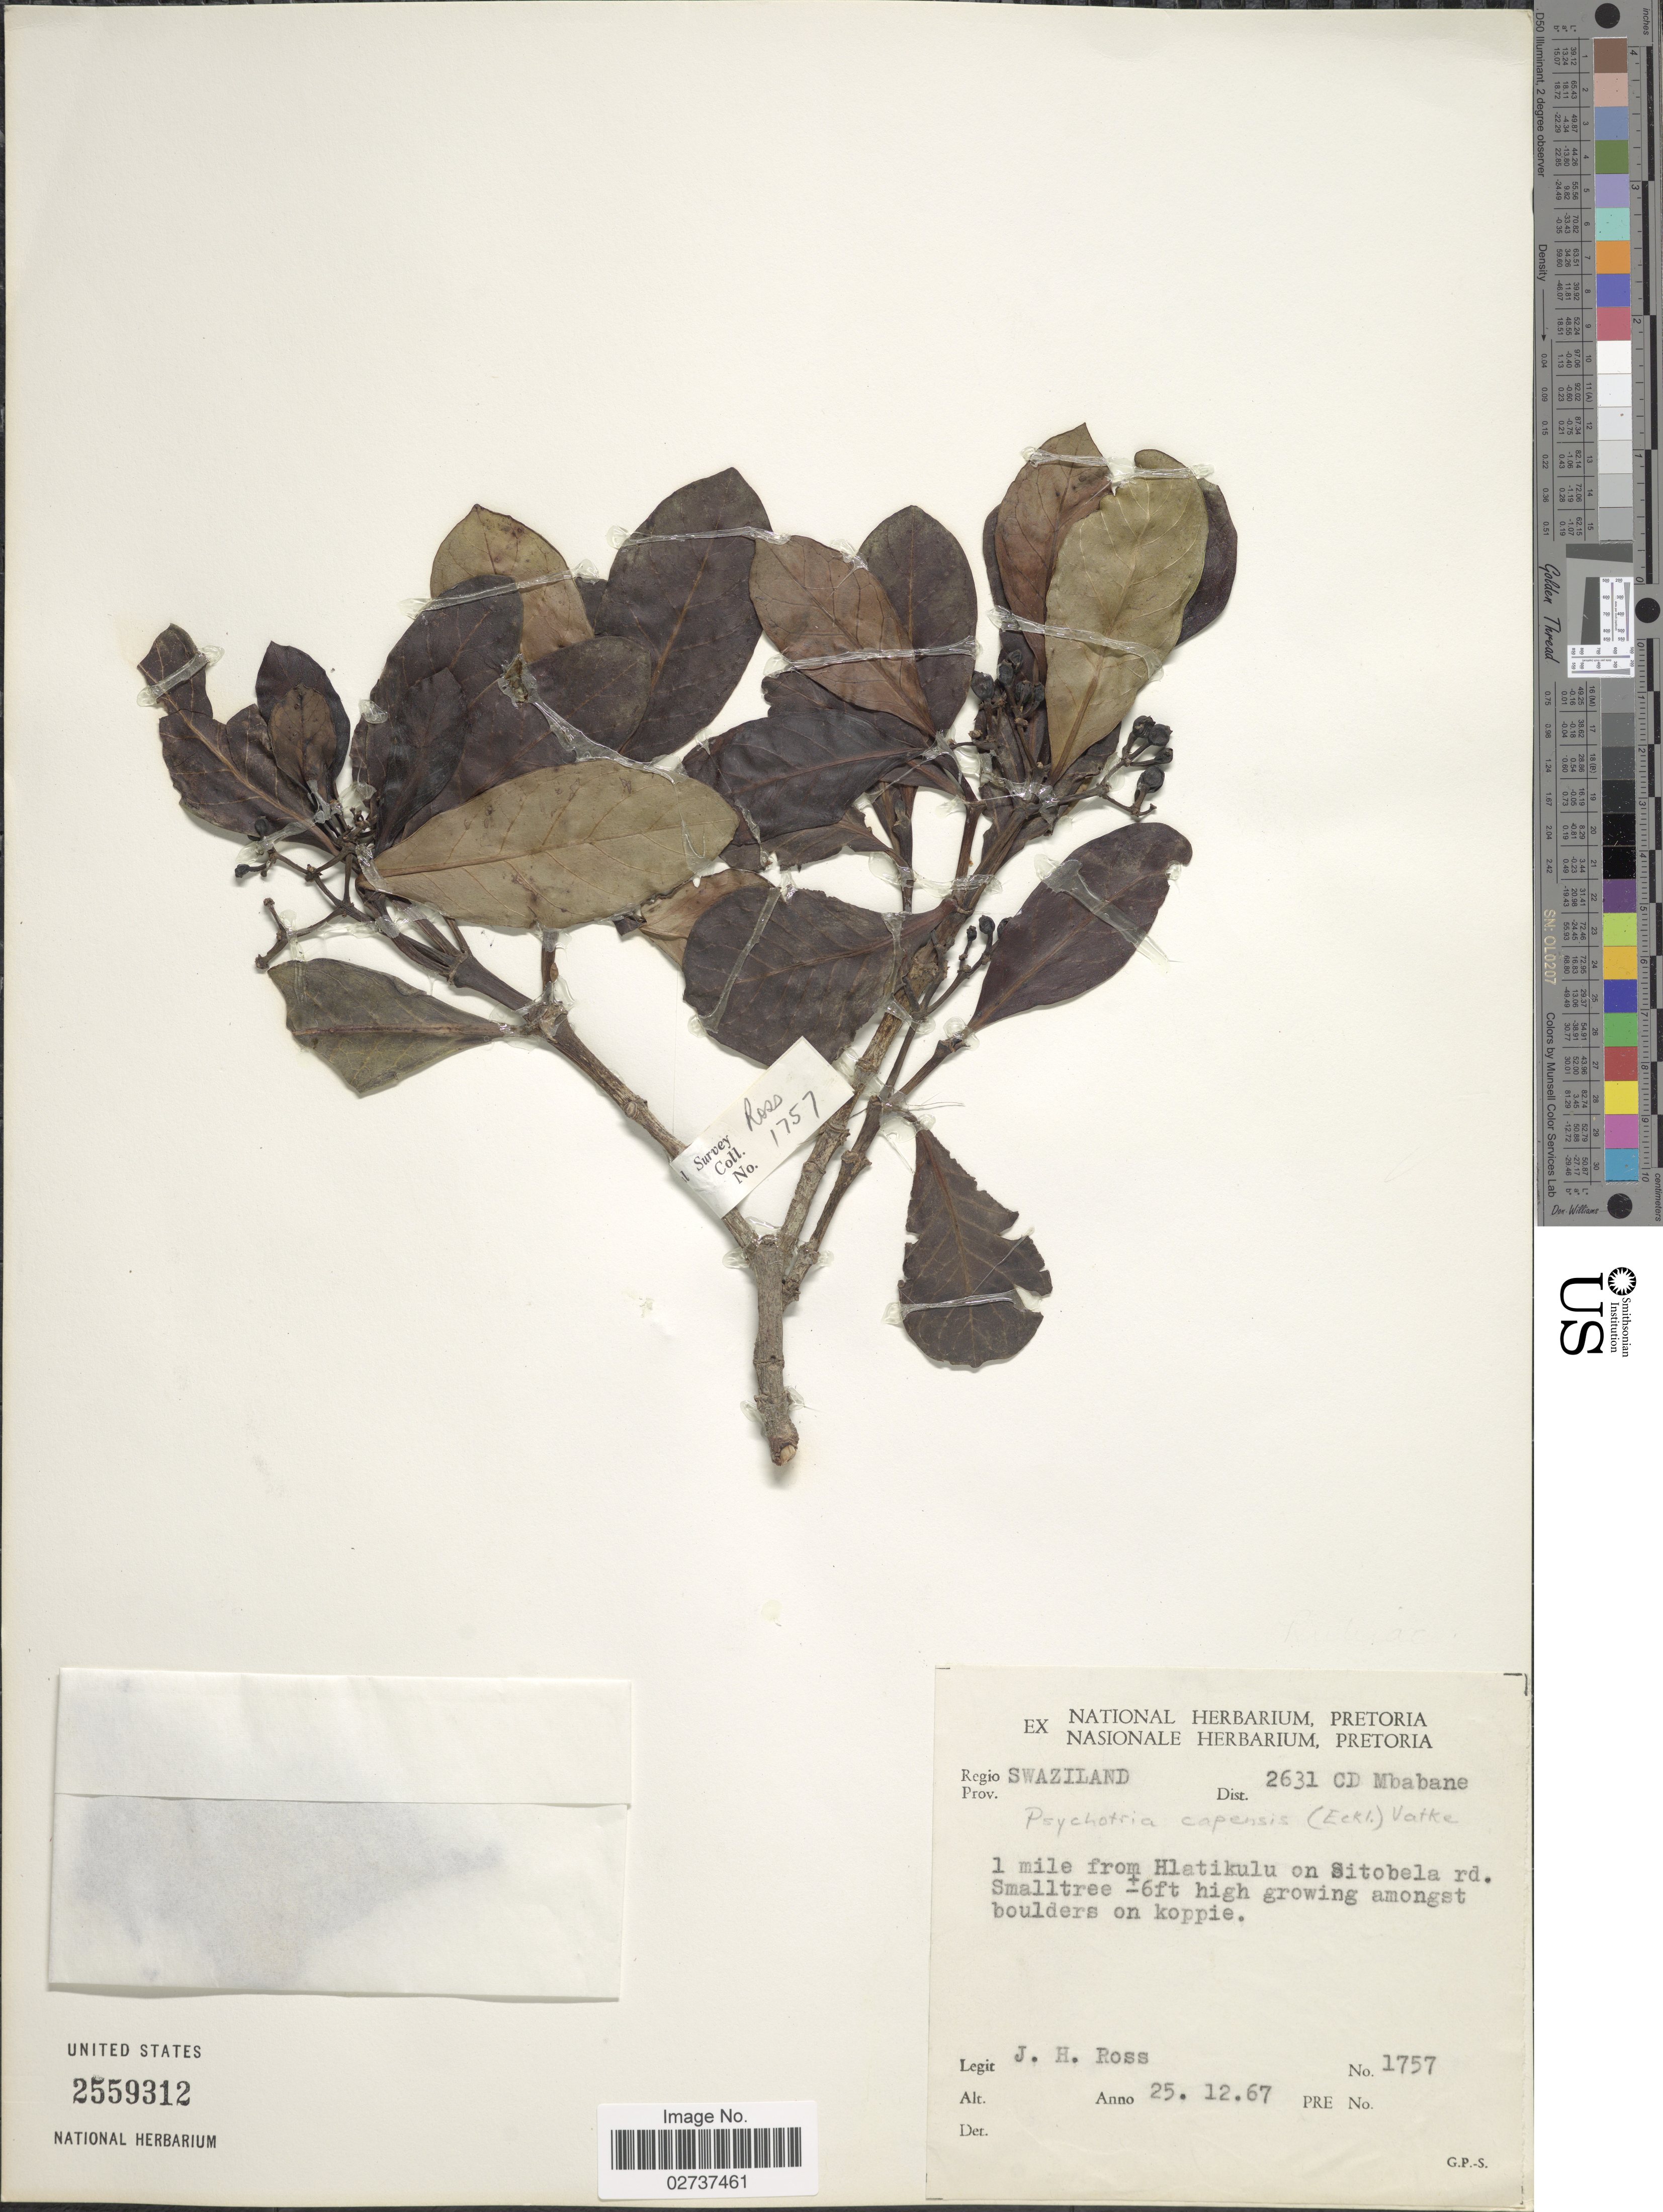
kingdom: Plantae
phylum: Tracheophyta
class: Magnoliopsida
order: Gentianales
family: Rubiaceae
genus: Psychotria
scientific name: Psychotria capensis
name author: (Eckl.) Vatke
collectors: J. Ross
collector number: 1757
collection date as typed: Transcribed d/m/y: 25/12/67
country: Eswatini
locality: Regio Swaziland. Dist. 2631 CD Mbabane. 1 mile from Hlatikulu on Sitobela rd.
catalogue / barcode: US 2559312